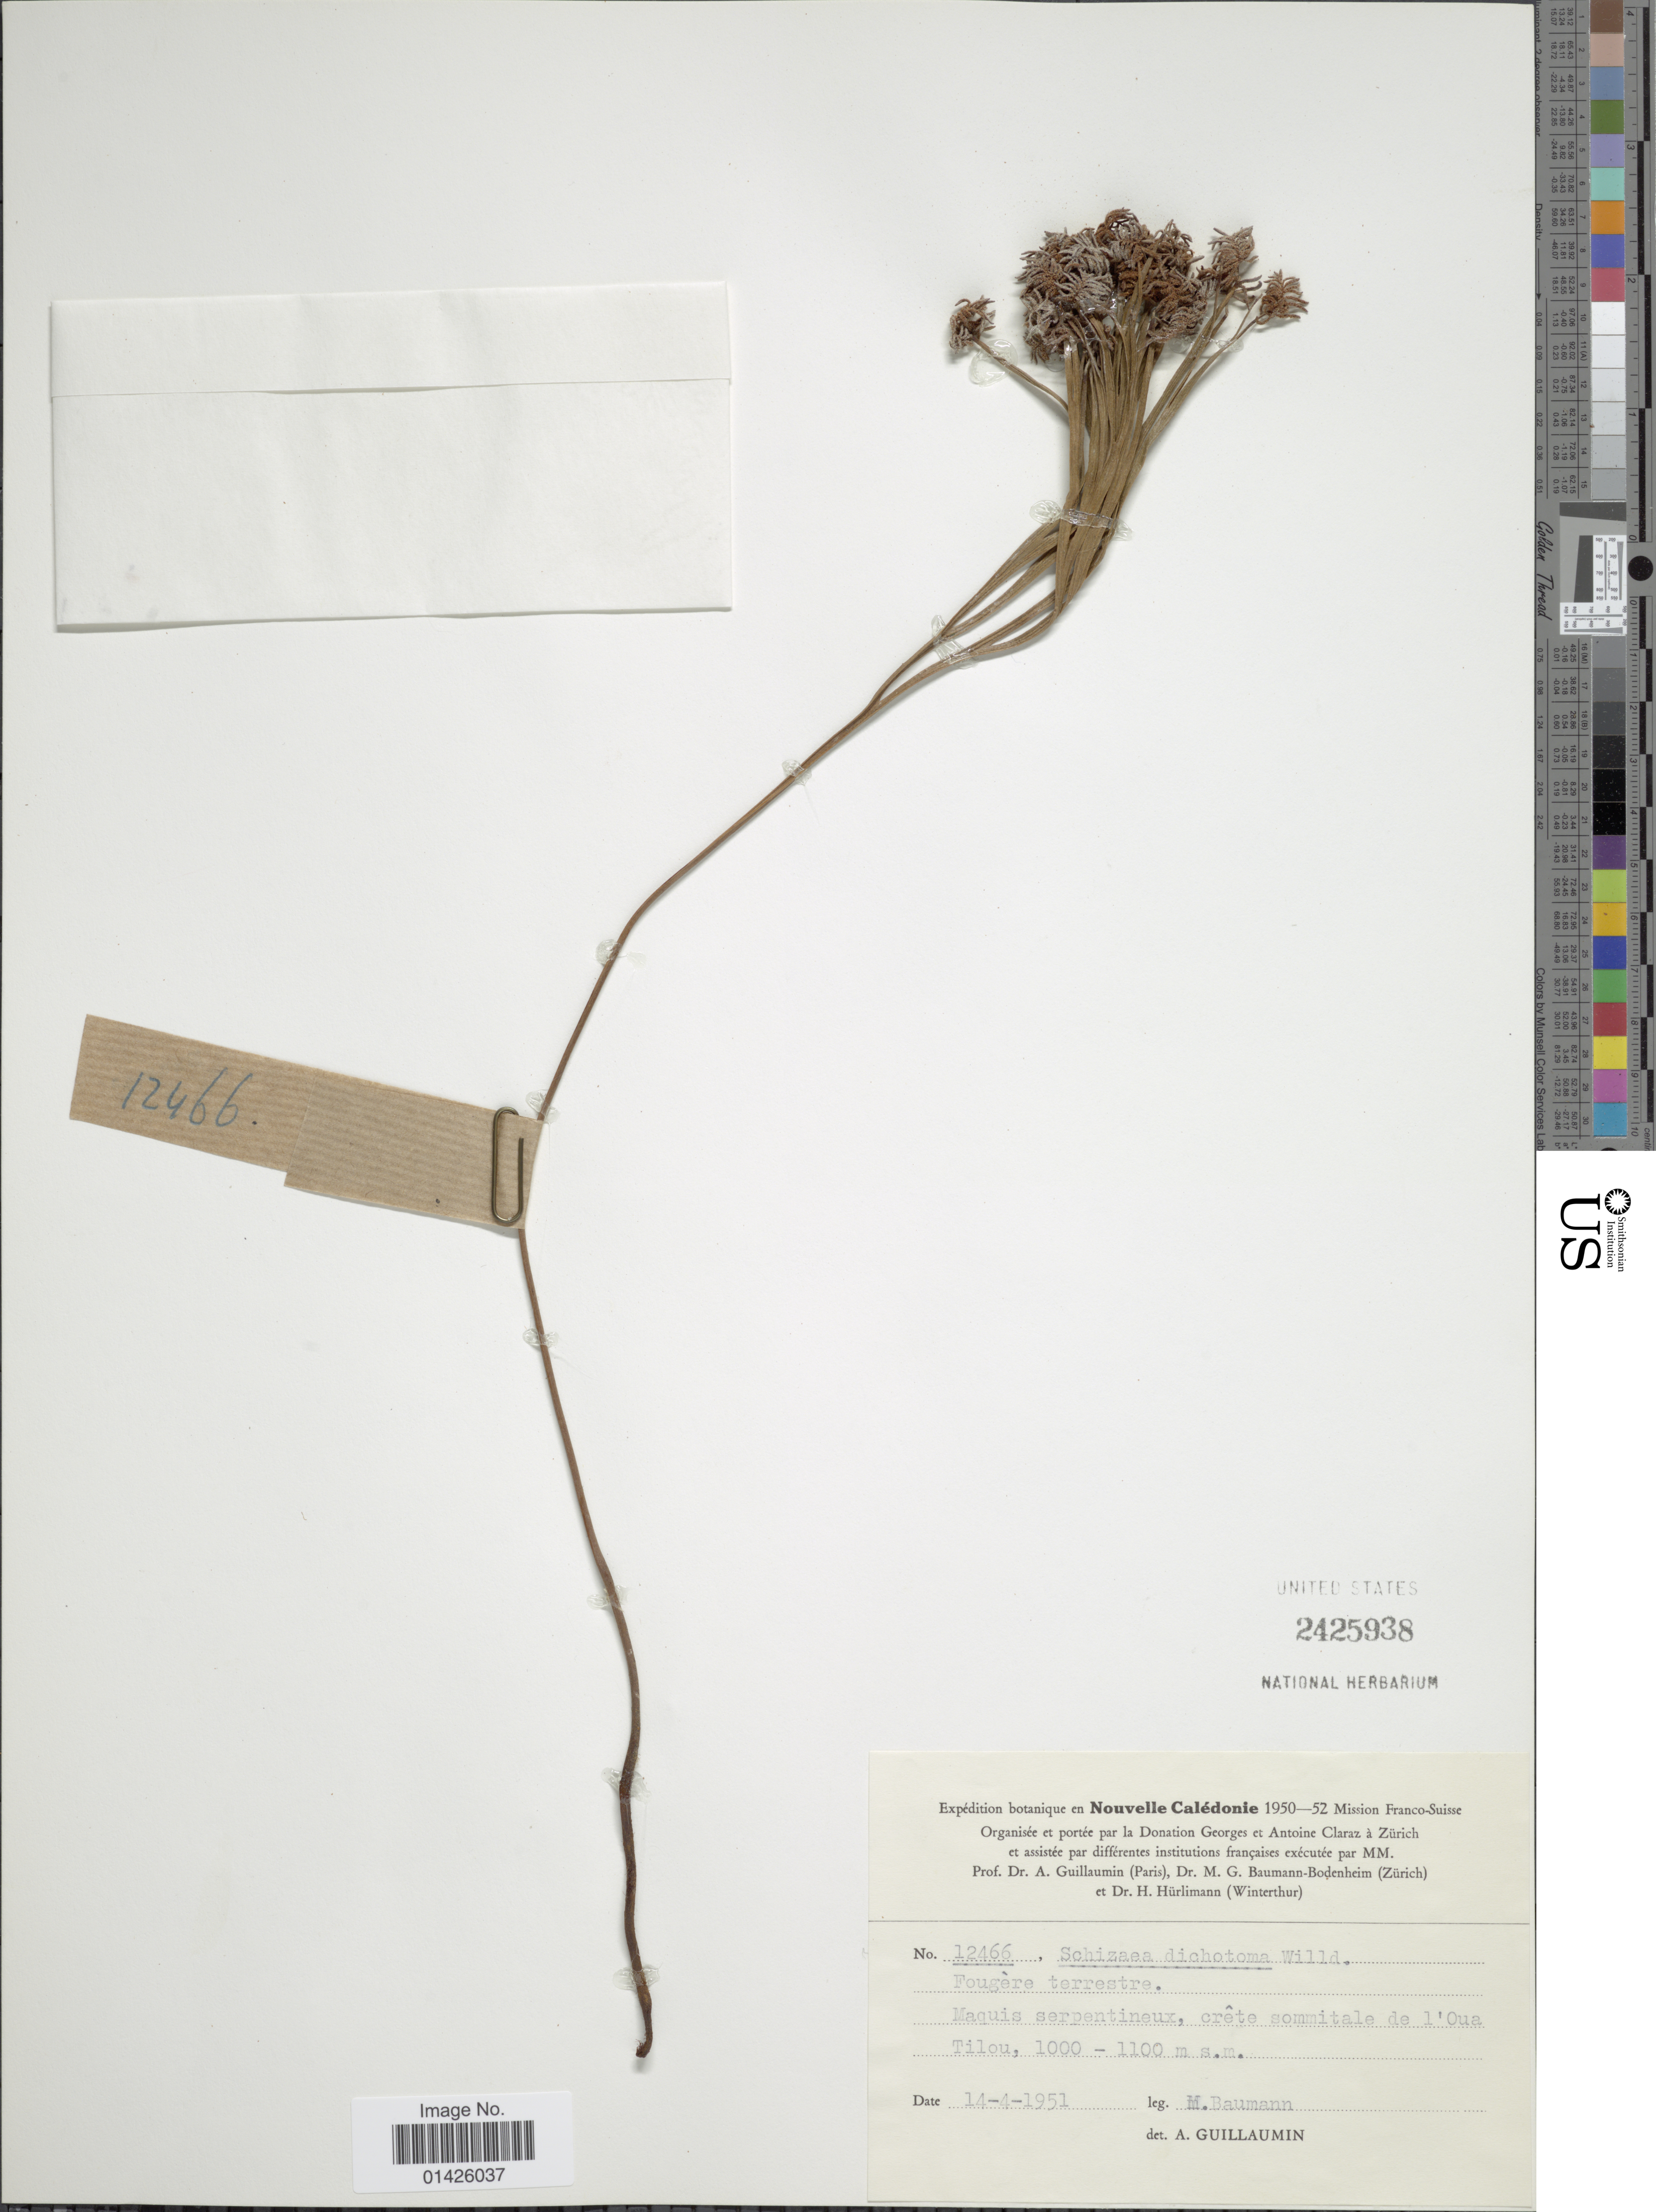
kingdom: Plantae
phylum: Tracheophyta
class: Polypodiopsida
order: Schizaeales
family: Schizaeaceae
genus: Schizaea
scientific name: Schizaea dichotoma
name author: (L.) J. Sm.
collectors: M. Baumann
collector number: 12466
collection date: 1951-04-14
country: New Caledonia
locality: Maquis serpentiueux, crête sommitale de l'Oua Tilou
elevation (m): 1000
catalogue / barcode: US 2425938